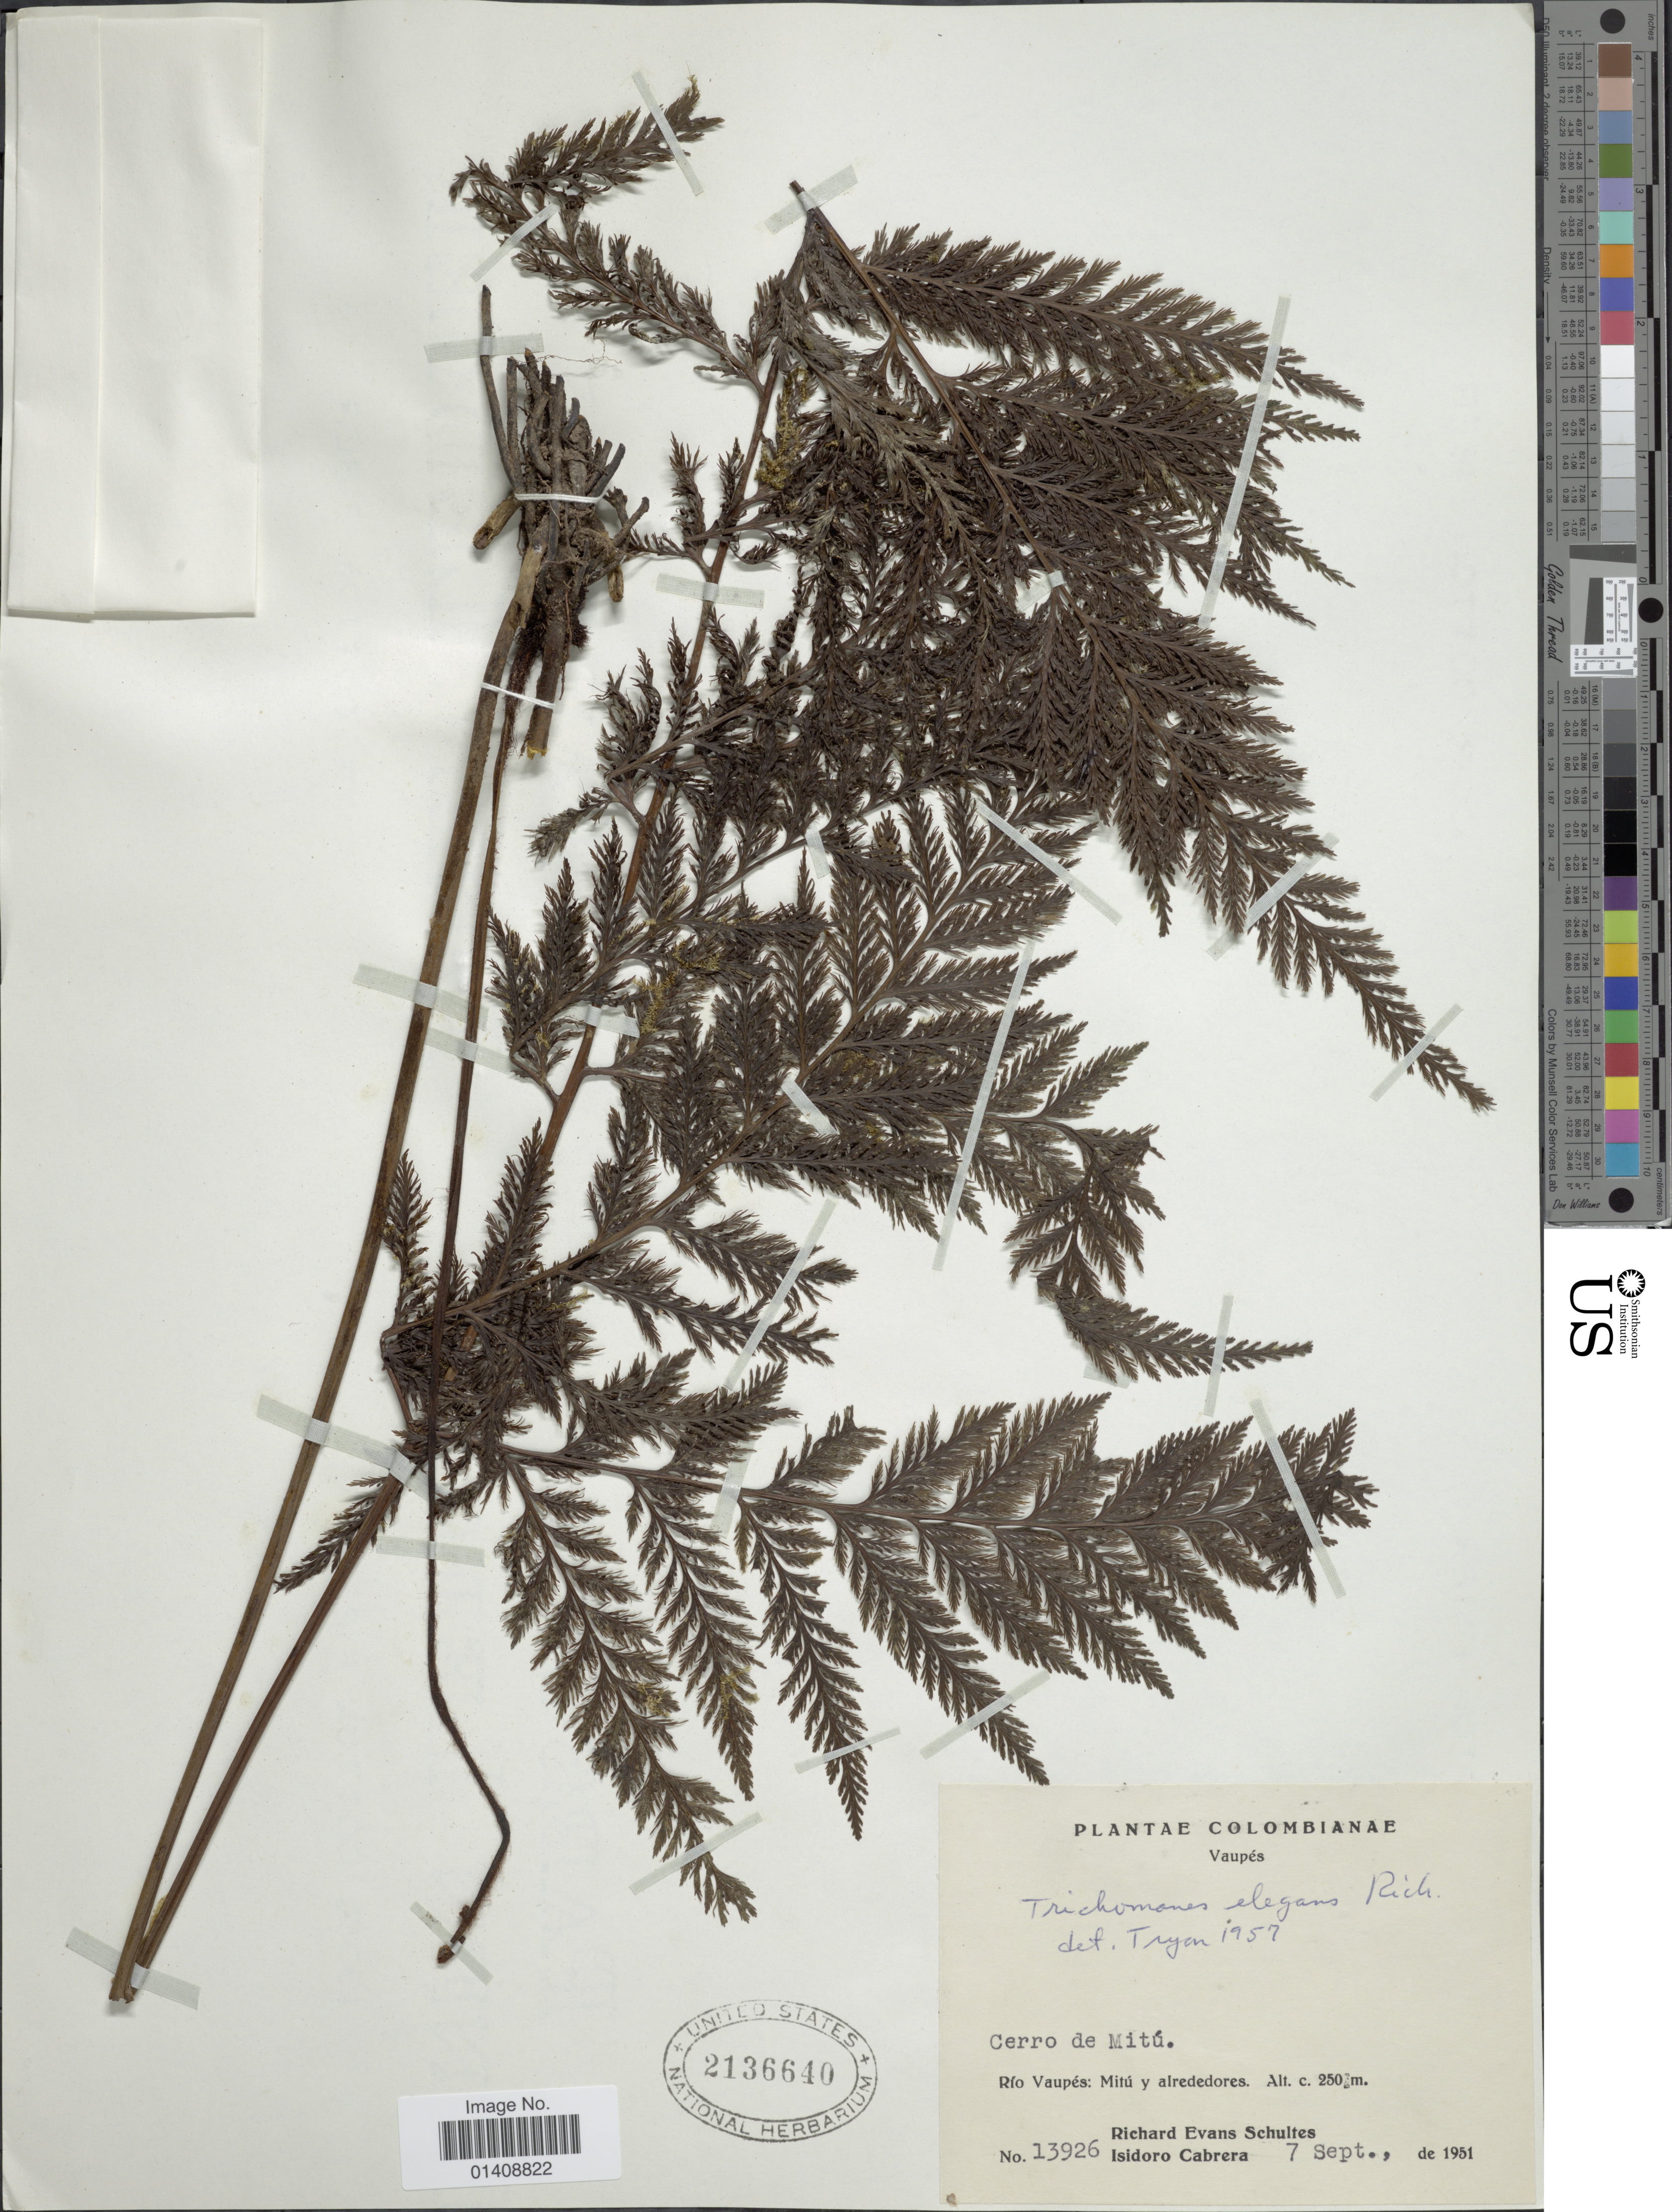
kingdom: Plantae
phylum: Tracheophyta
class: Polypodiopsida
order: Hymenophyllales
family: Hymenophyllaceae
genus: Trichomanes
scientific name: Trichomanes elegans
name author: Rich.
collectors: R. E. Schultes & I. Cabrera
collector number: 13926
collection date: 1951-09-07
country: Colombia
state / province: Vaupés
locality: Cerro de Mitu. Rio Vaupes: Mitu y alrededores.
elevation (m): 250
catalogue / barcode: US 2136640